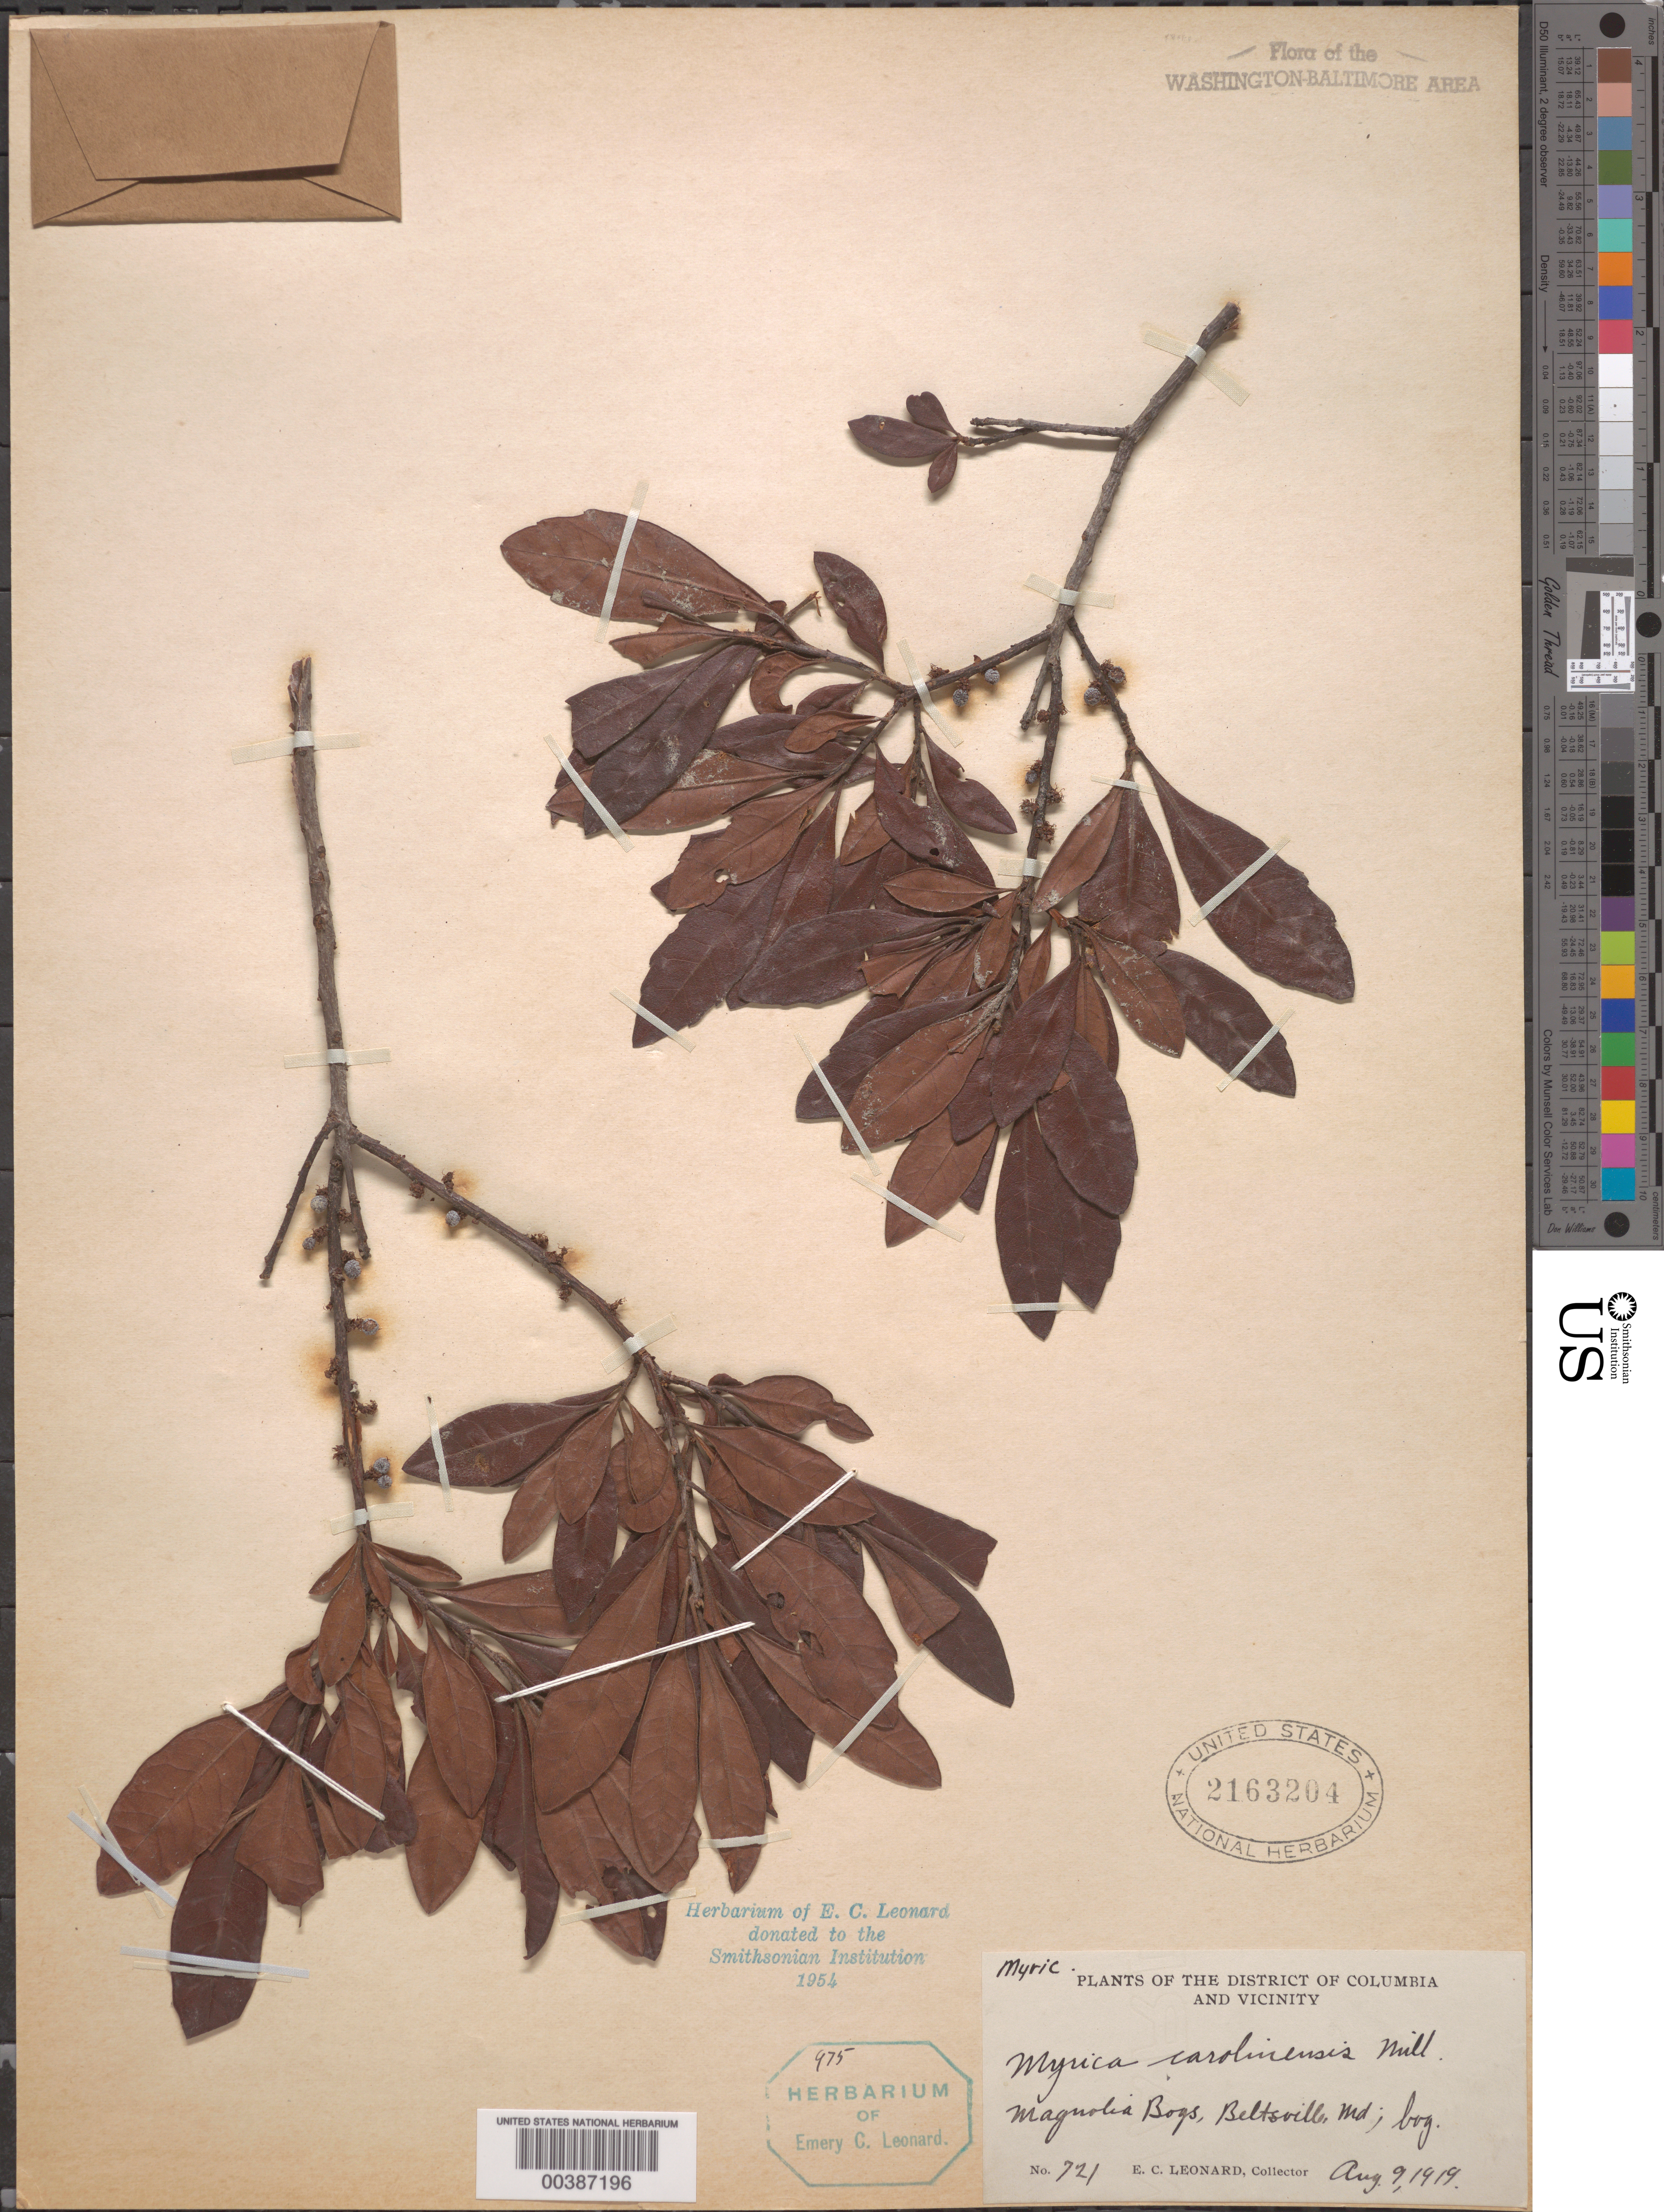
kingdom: Plantae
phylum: Tracheophyta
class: Magnoliopsida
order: Fagales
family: Myricaceae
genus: Morella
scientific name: Morella pensylvanica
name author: (Mirb.) Kartesz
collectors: E. C. Leonard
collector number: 721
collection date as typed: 09 Aug 1919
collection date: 1919-08-09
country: United States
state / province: Maryland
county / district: Prince George's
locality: Magnolia Bogs, Beltsville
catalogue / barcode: US 2163204